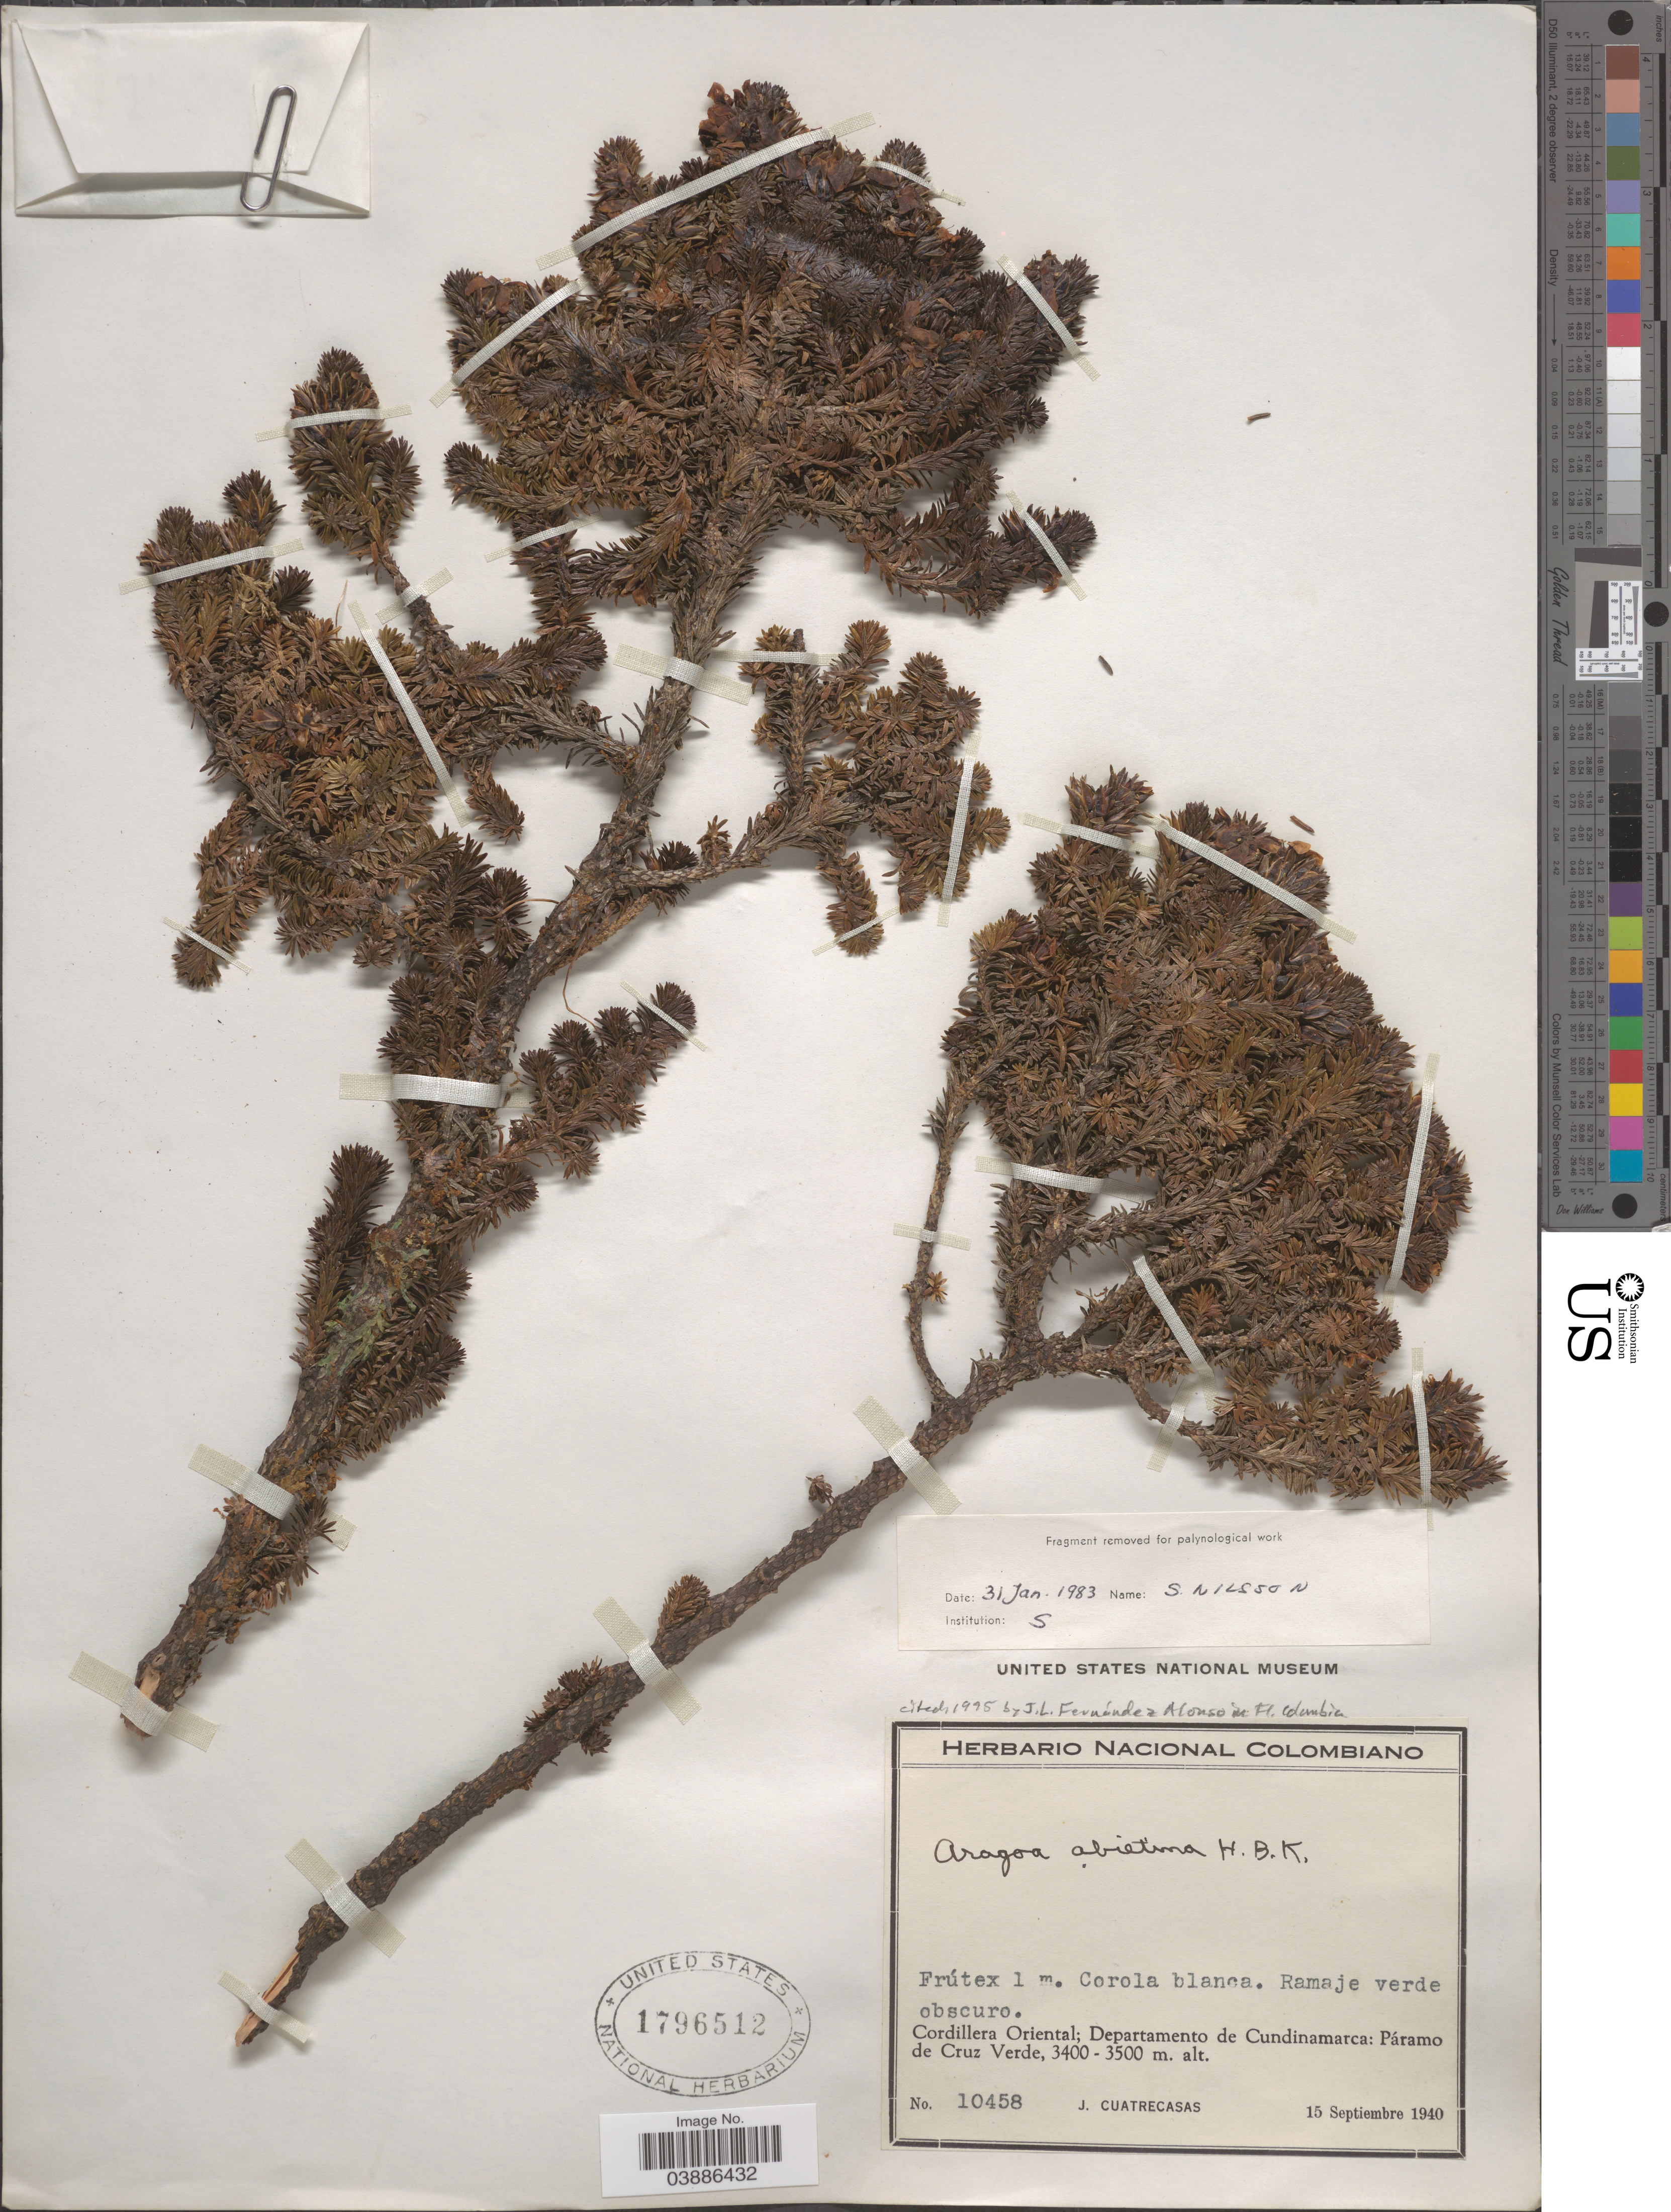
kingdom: Plantae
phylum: Tracheophyta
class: Magnoliopsida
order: Lamiales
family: Plantaginaceae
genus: Aragoa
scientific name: Aragoa abietina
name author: Kunth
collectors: J. Cuatrecasas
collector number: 10458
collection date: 1940-09-15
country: Colombia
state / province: Cundinamarca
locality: Cordillera Oriental. Departamento de Cundinamarca: Páramo de Cruz Verde.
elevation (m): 3400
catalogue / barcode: US 1796512